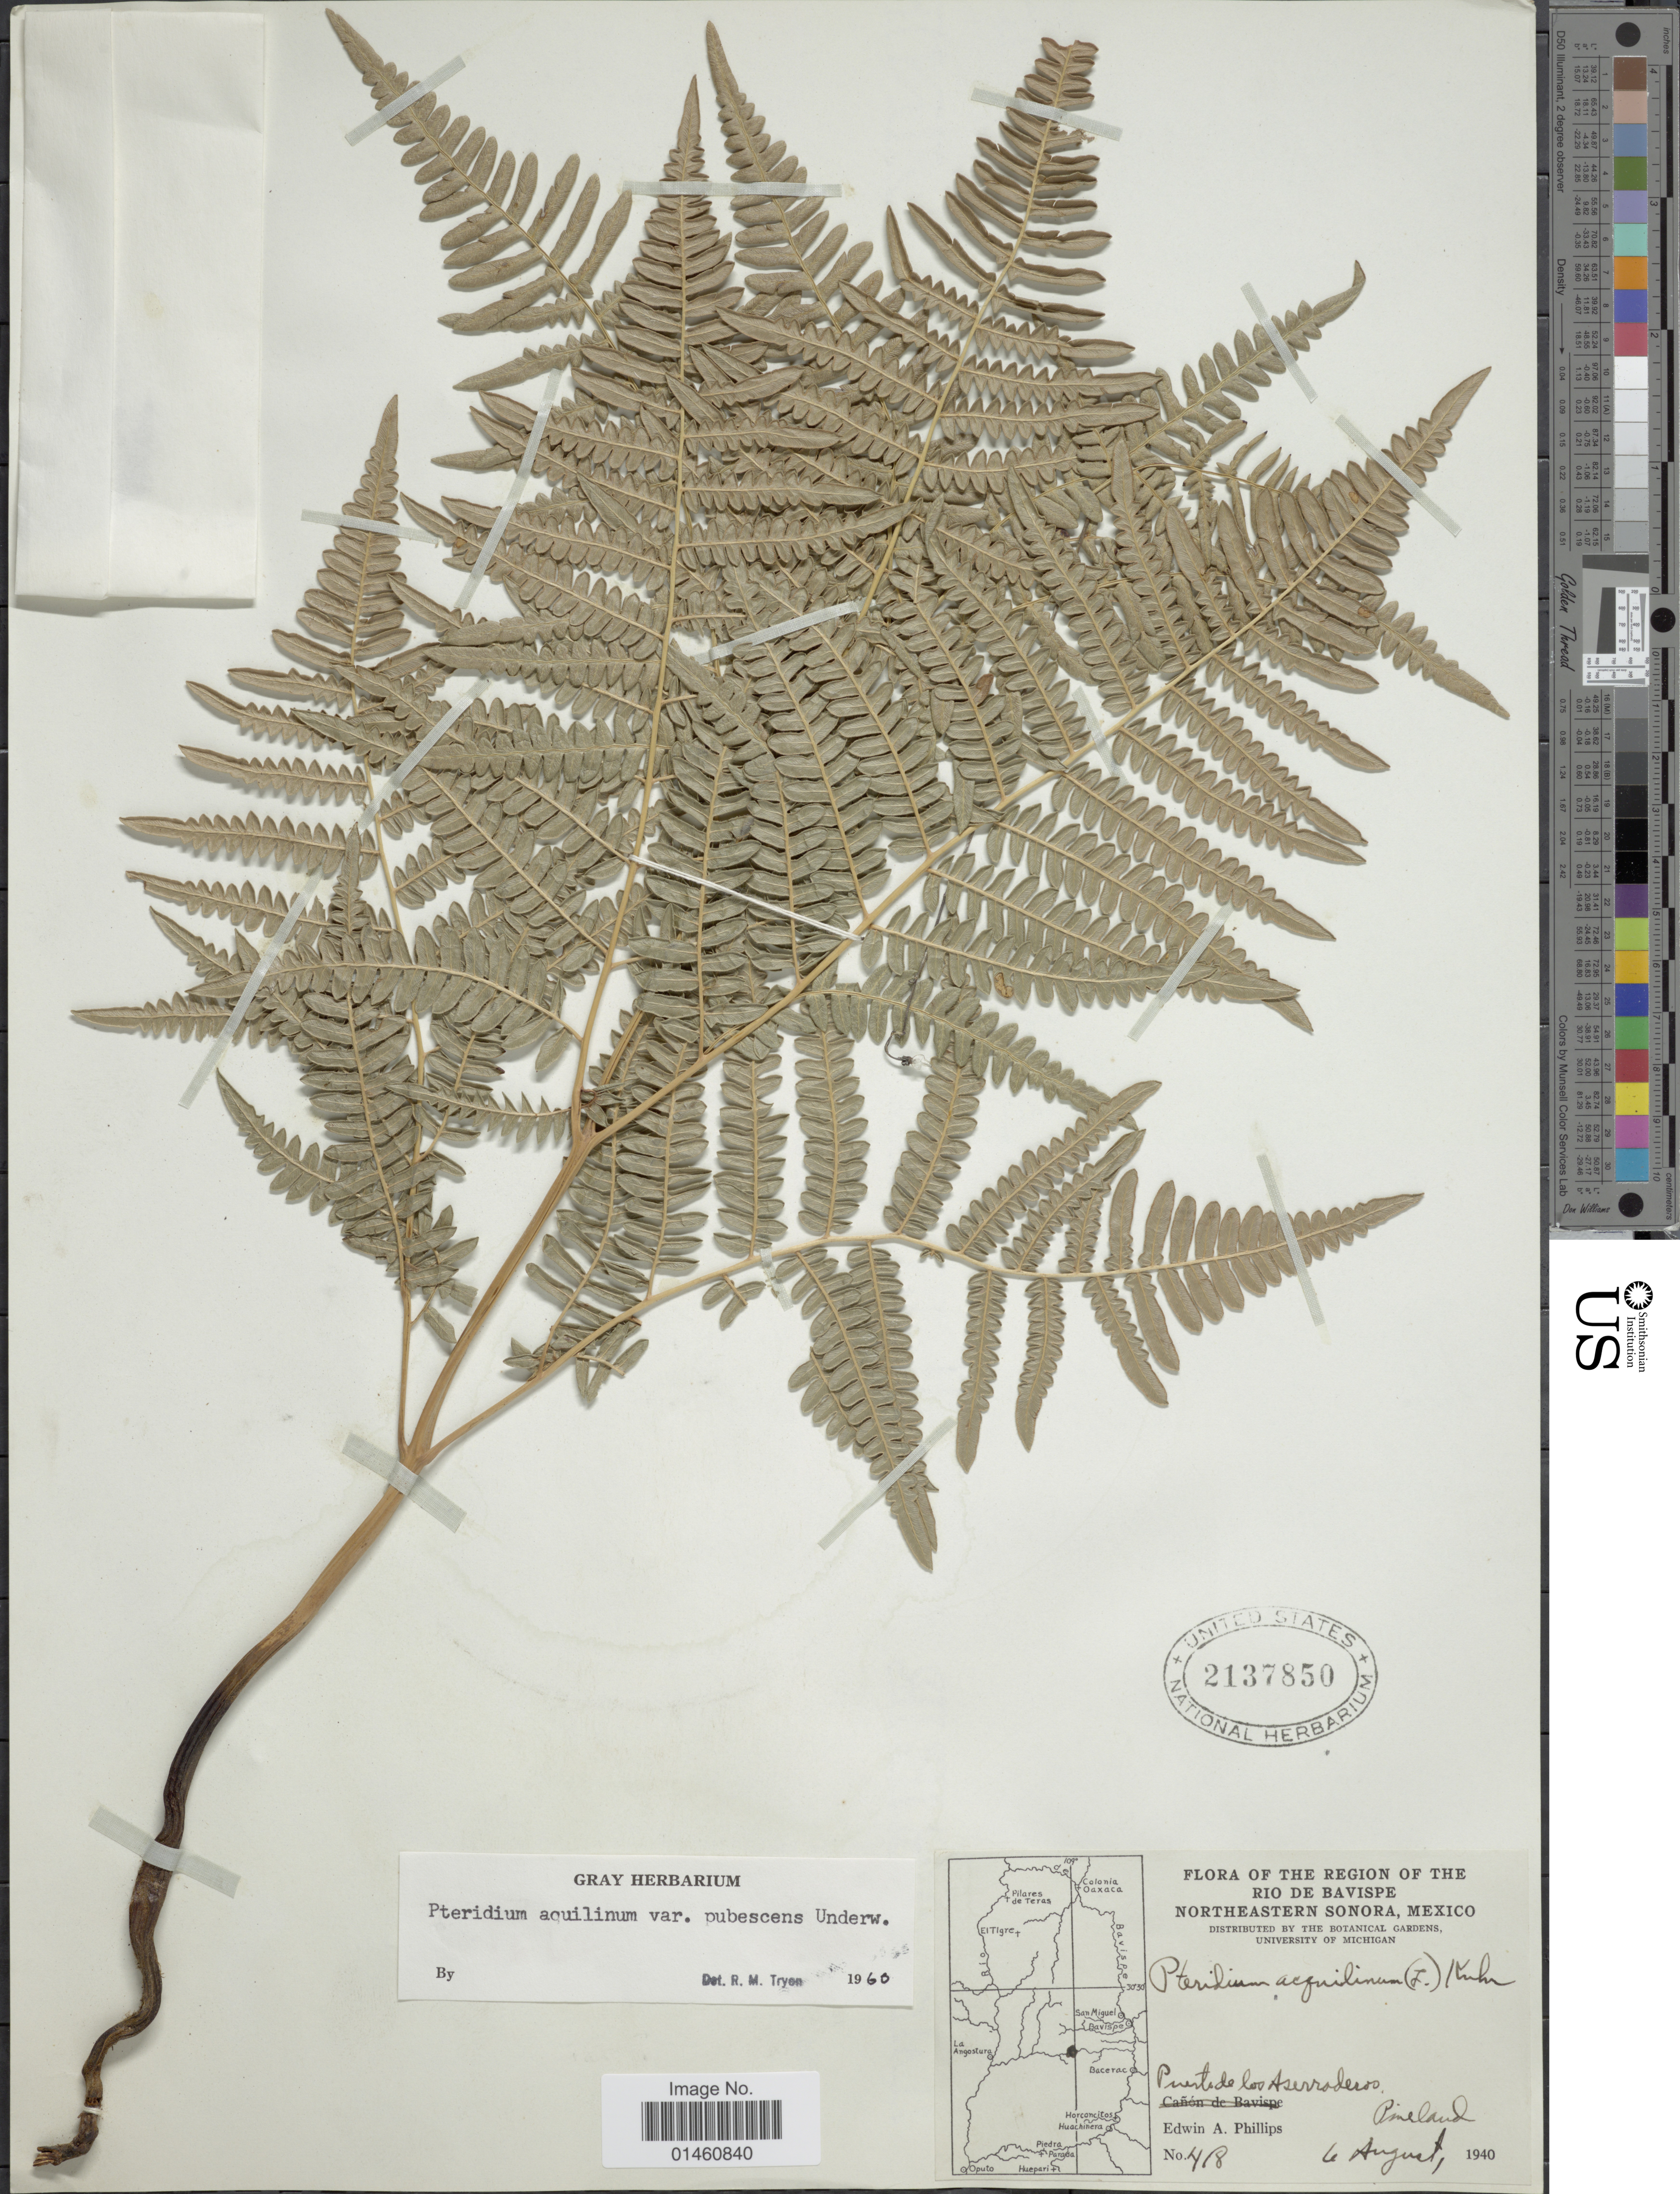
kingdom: Plantae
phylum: Tracheophyta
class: Polypodiopsida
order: Polypodiales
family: Dennstaedtiaceae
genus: Pteridium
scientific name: Pteridium pubescens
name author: (Underw.) Christenh.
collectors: E. Phillips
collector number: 418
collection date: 1940-08-06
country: Mexico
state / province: Sonora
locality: Region of the Rio de Bavispe, northeastern Sonora, Puerta de los Aserroderos, Pineland.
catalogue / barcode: US 2137850